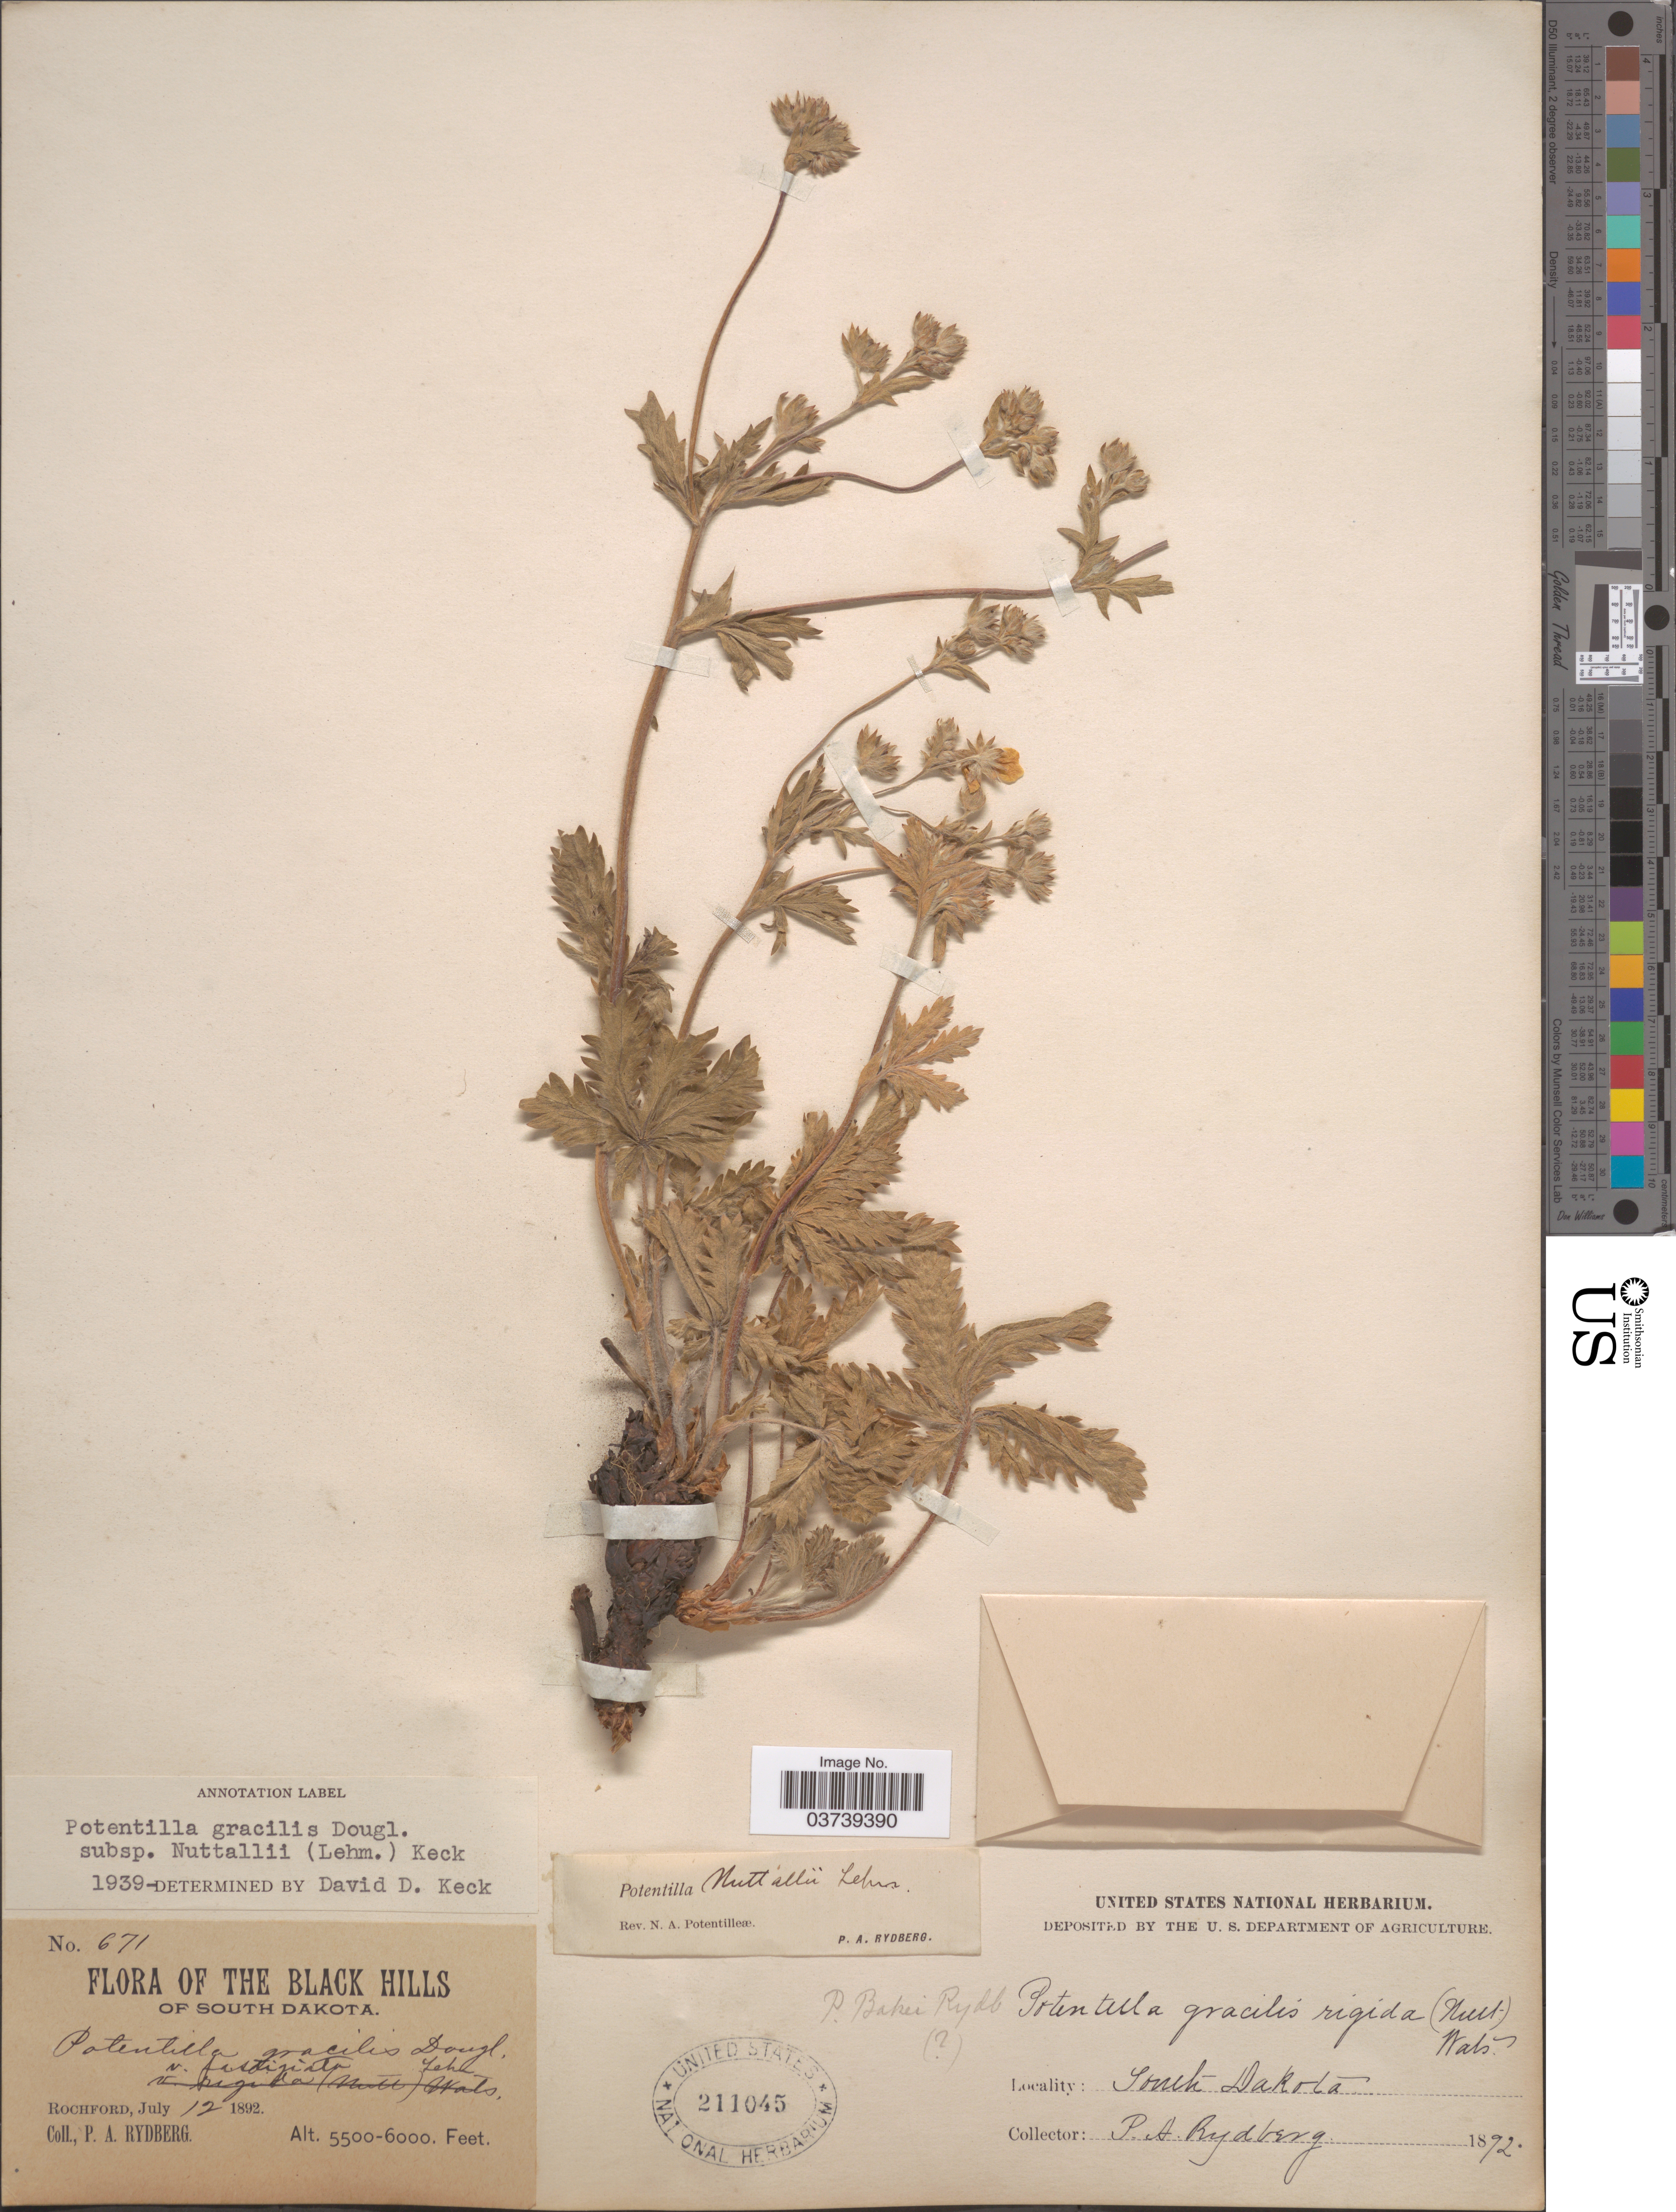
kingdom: Plantae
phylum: Tracheophyta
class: Magnoliopsida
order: Rosales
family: Rosaceae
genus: Potentilla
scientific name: Potentilla gracilis var. fastigiata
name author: (Nutt.) S. Watson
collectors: P. A. Rydberg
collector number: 971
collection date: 1892-07-12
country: United States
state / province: South Dakota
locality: Black Hills of South Dakota. Rochford.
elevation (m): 1676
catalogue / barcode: US 211045